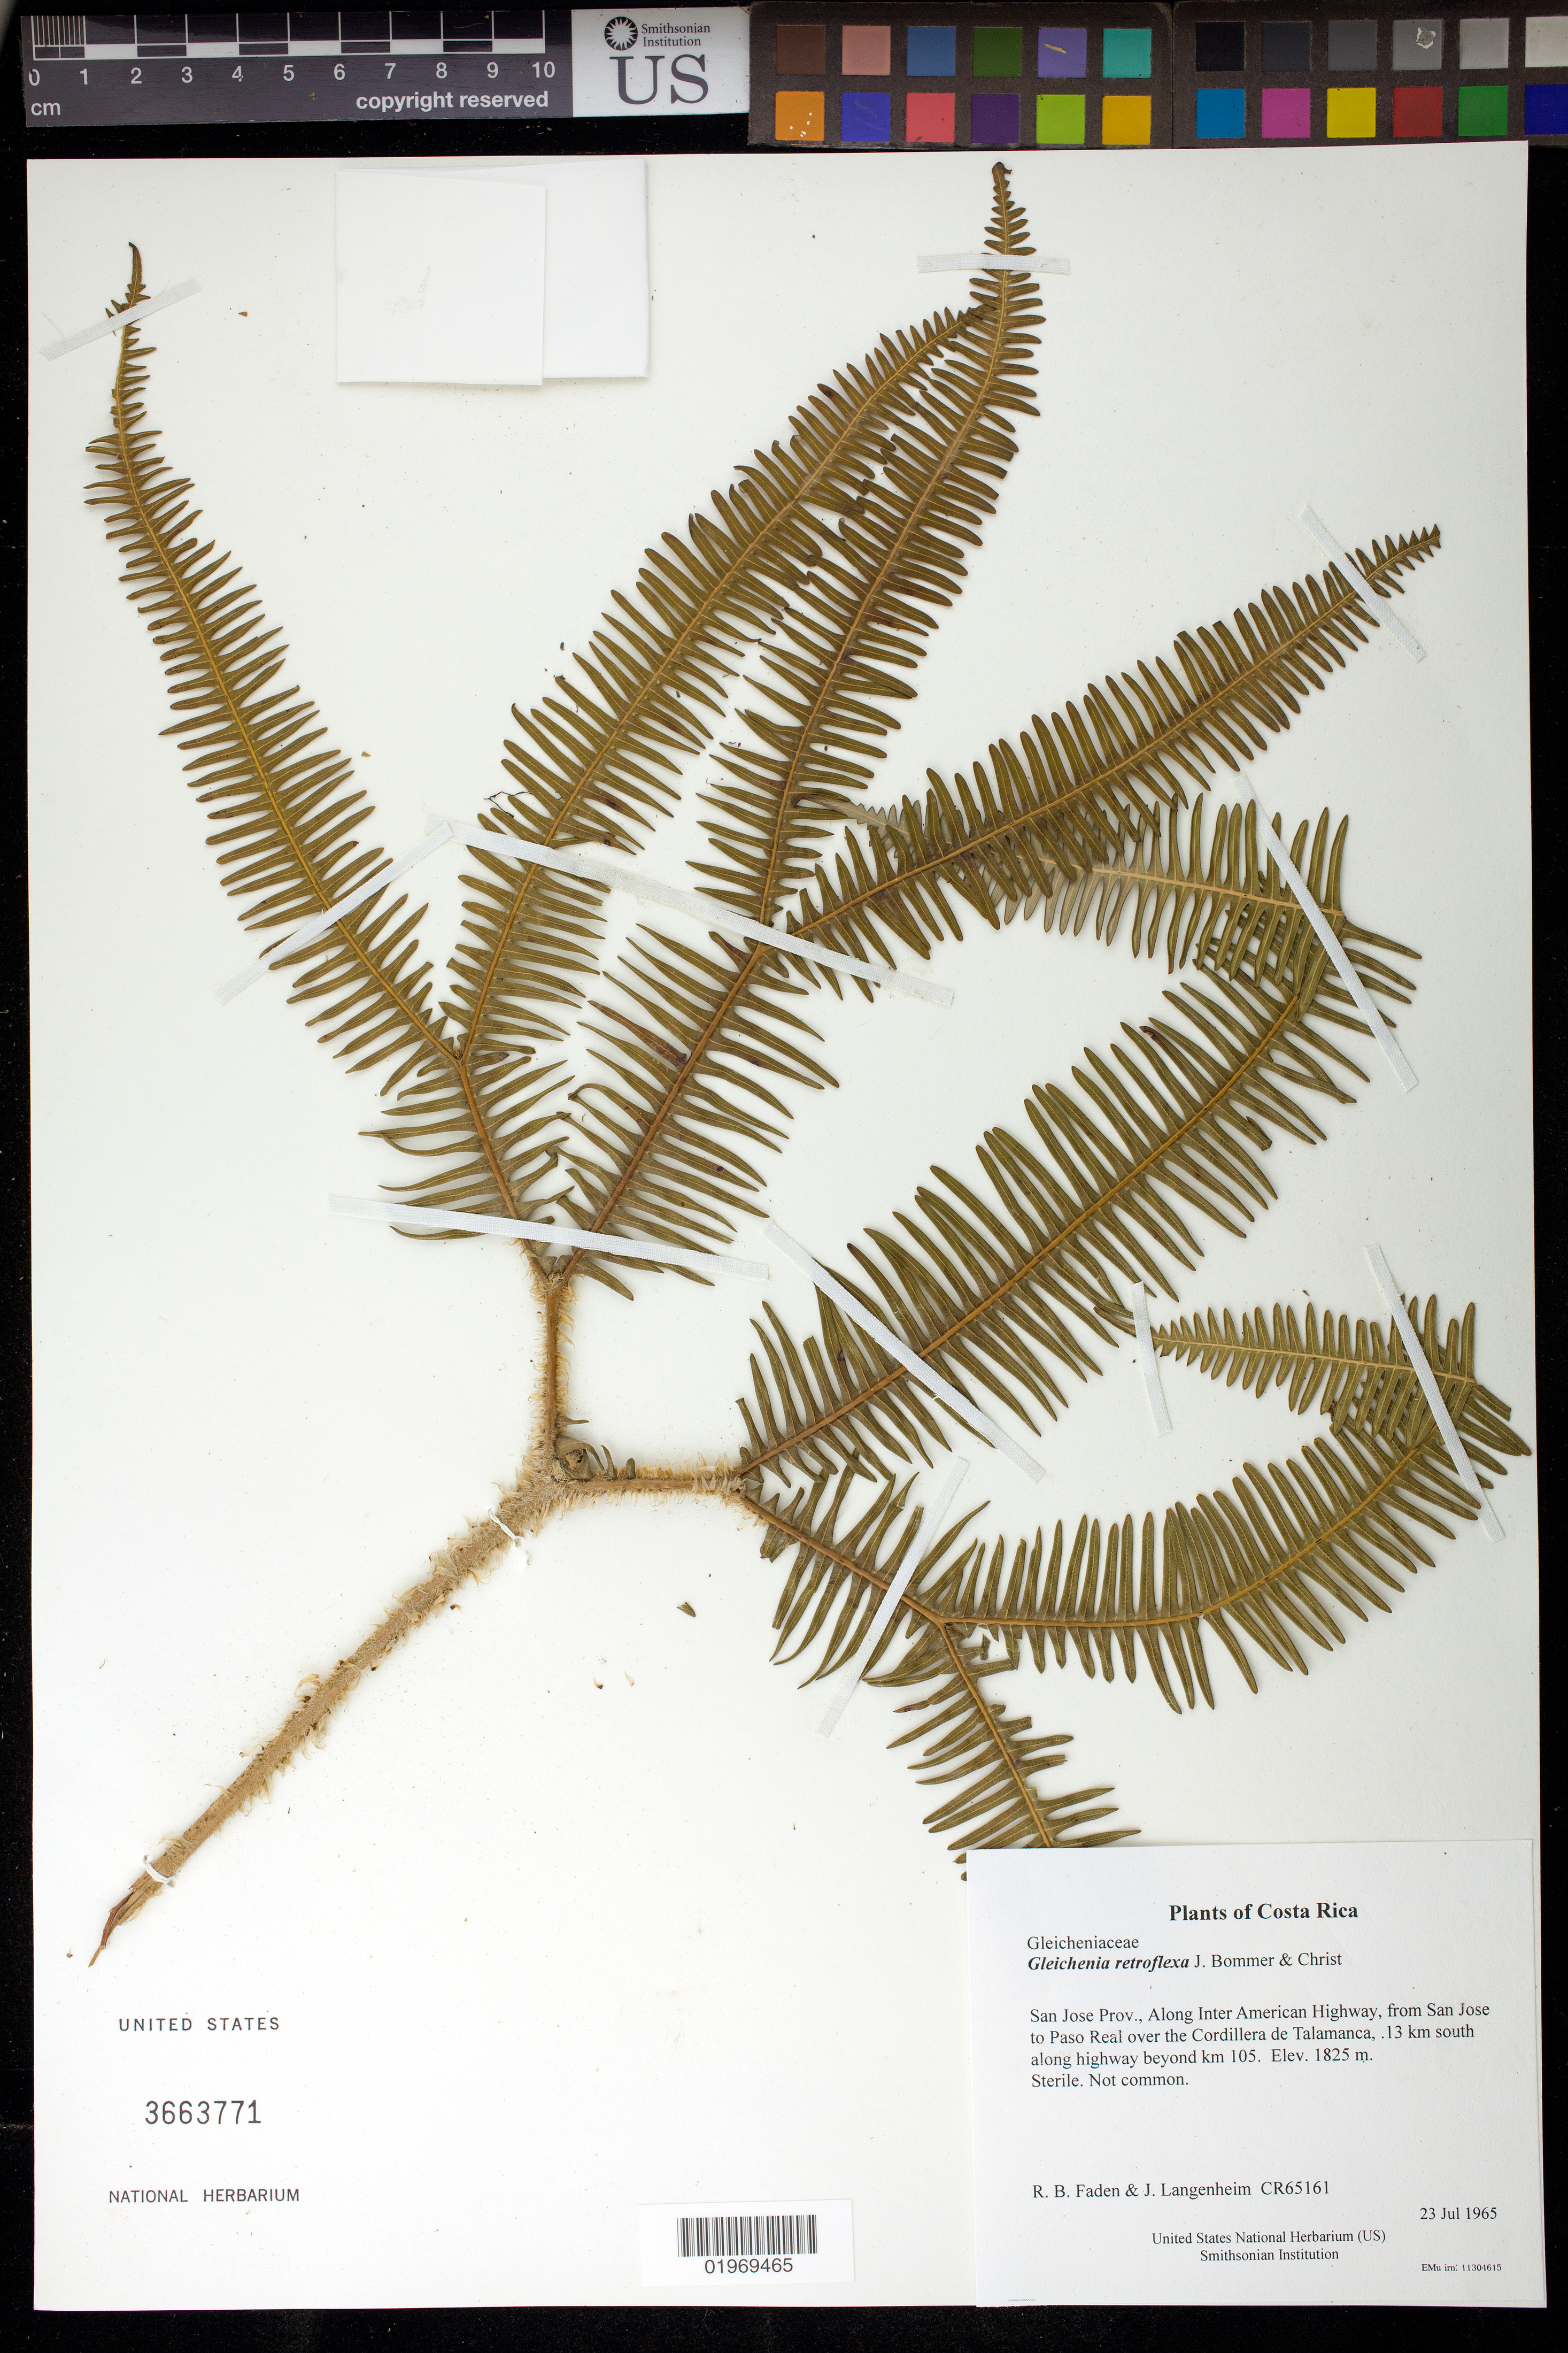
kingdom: Plantae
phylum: Tracheophyta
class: Polypodiopsida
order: Gleicheniales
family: Gleicheniaceae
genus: Gleichenia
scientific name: Gleichenia retroflexa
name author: J. Bommer & Christ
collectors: R. B. Faden & J. Langenheim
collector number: CR65161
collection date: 1965-07-23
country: Costa Rica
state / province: San Jose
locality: Along Inter American Highway, from San Jose to Paso Real over the Cordillera de Talamanca, .13 km south along highway beyond km 105.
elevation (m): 1825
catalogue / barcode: US 3663771